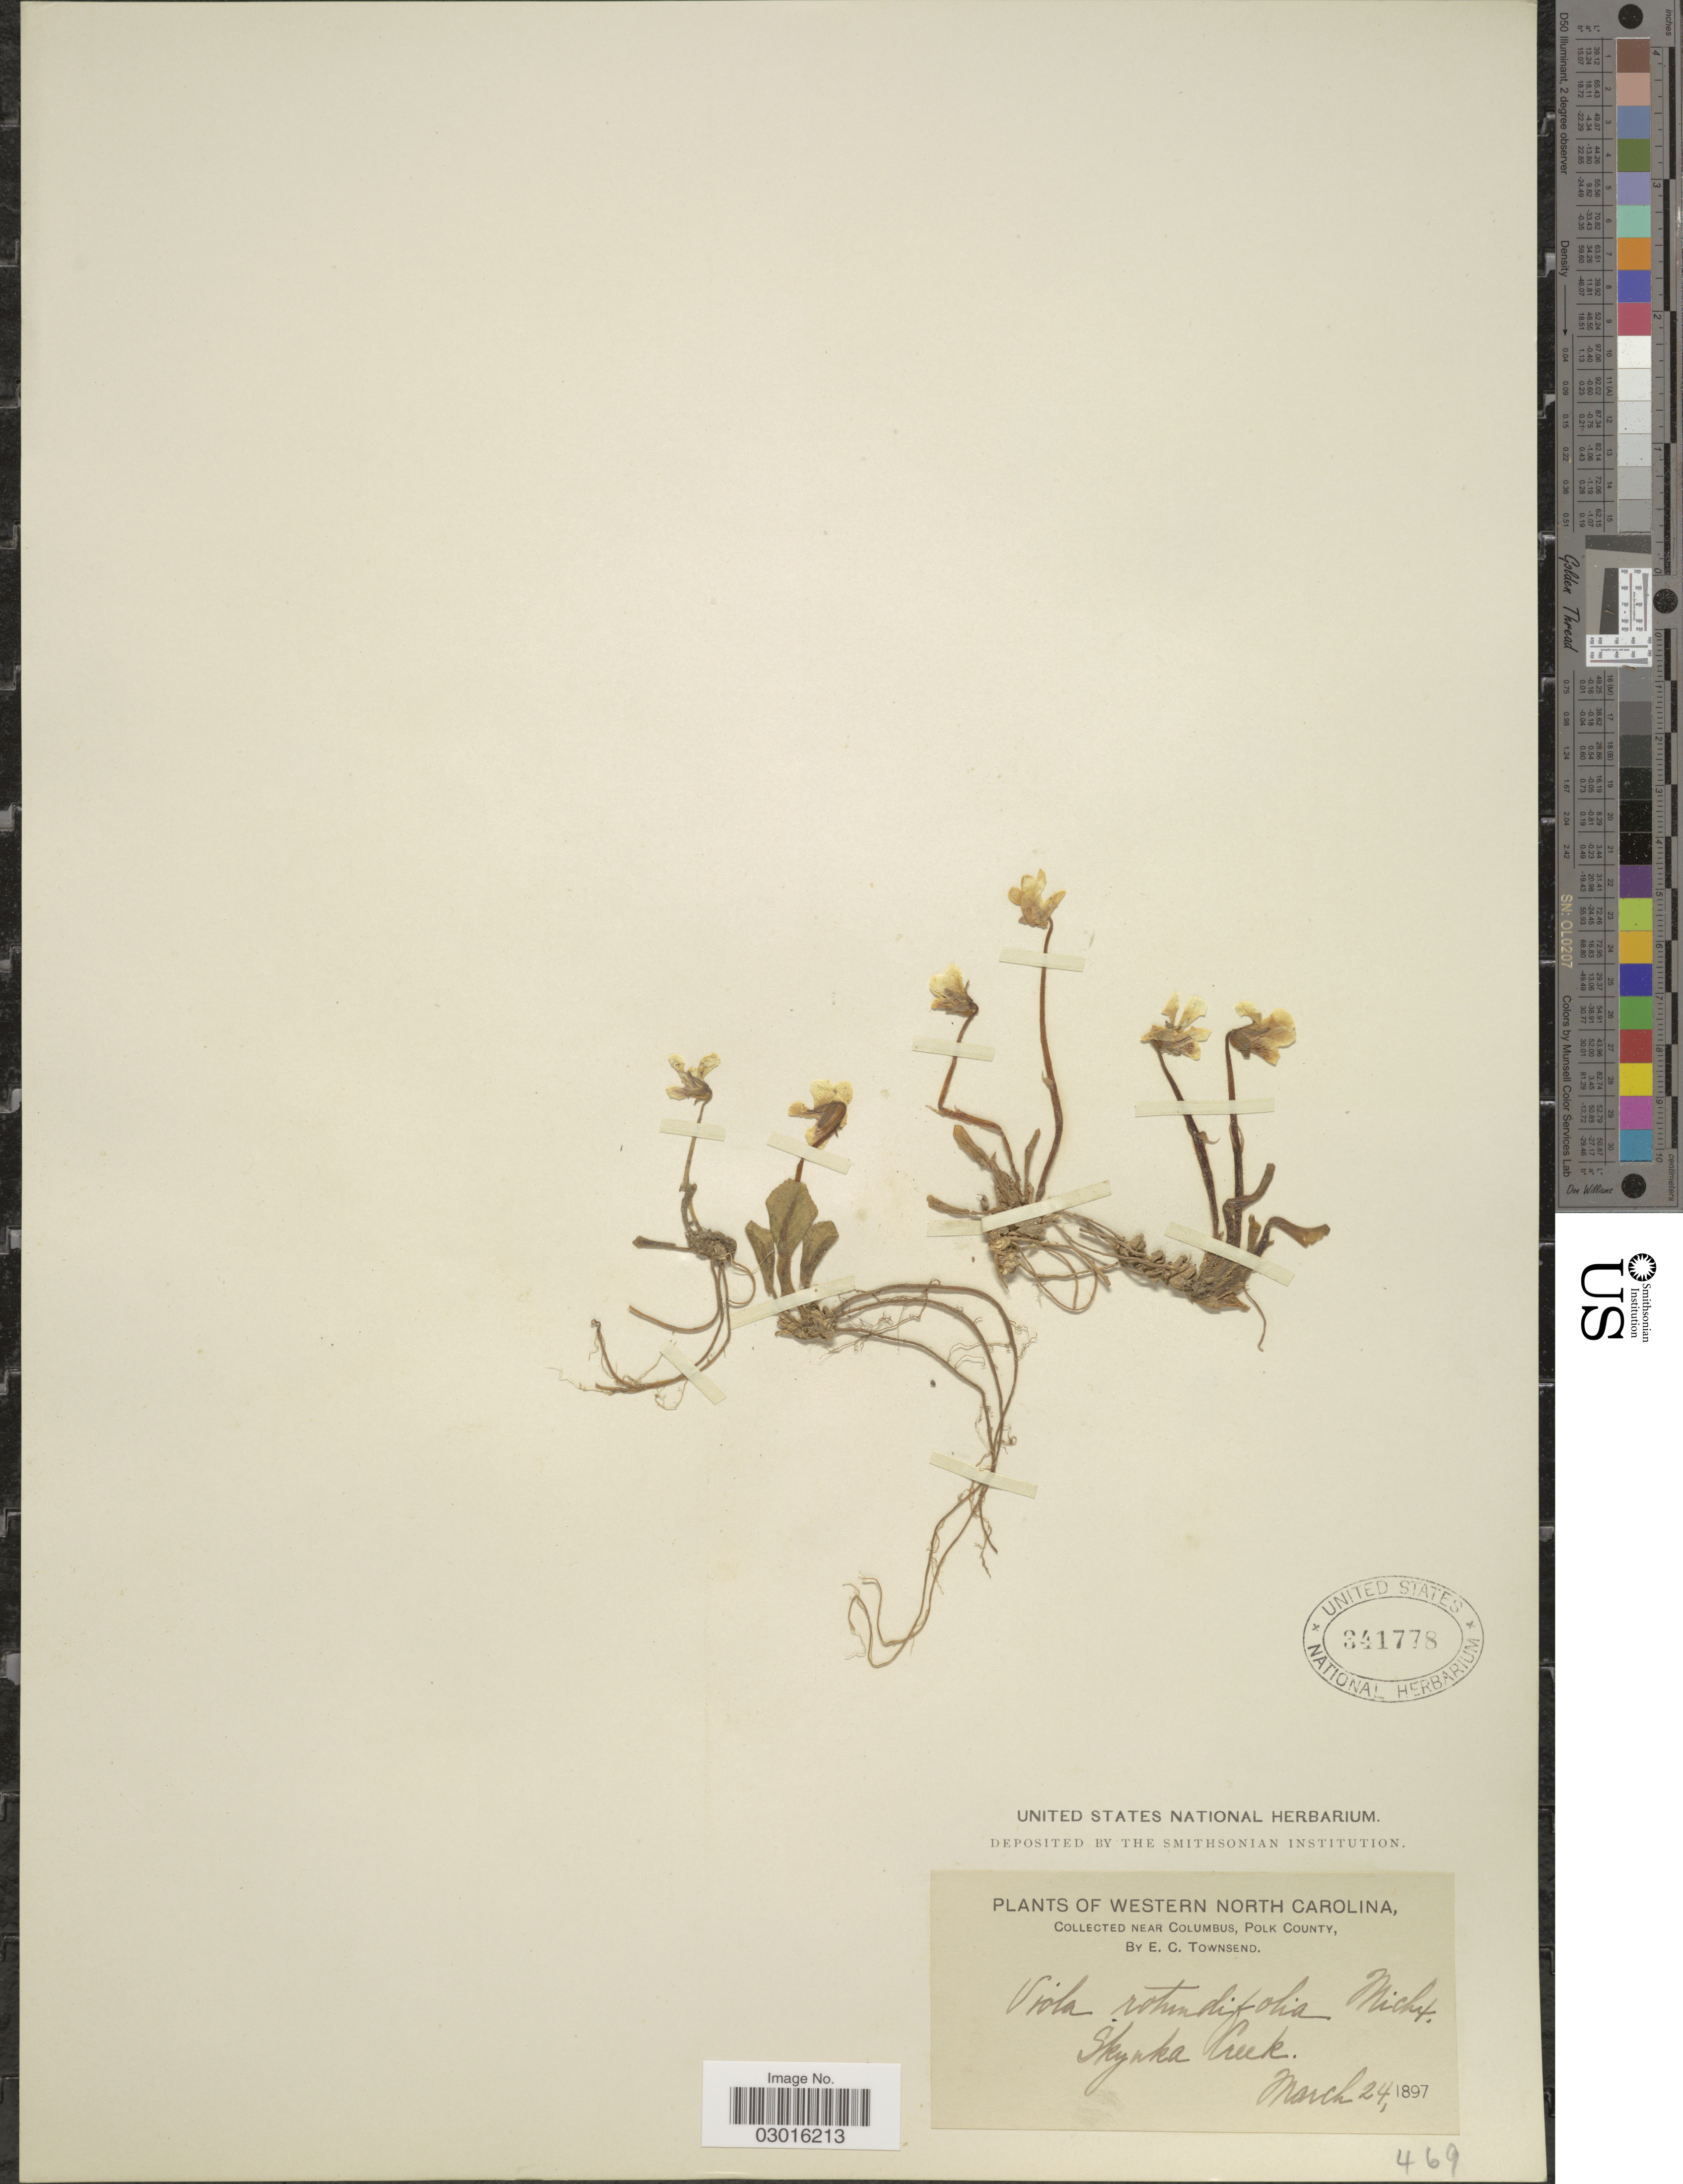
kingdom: Plantae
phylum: Tracheophyta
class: Magnoliopsida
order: Malpighiales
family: Violaceae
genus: Viola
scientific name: Viola rotundifolia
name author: Michx.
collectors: E. C. Townsend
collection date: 1897-03-24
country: United States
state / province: North Carolina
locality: Western North Carolina, near Columbus, Polk County, Skynka Creek.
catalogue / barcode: US 341778